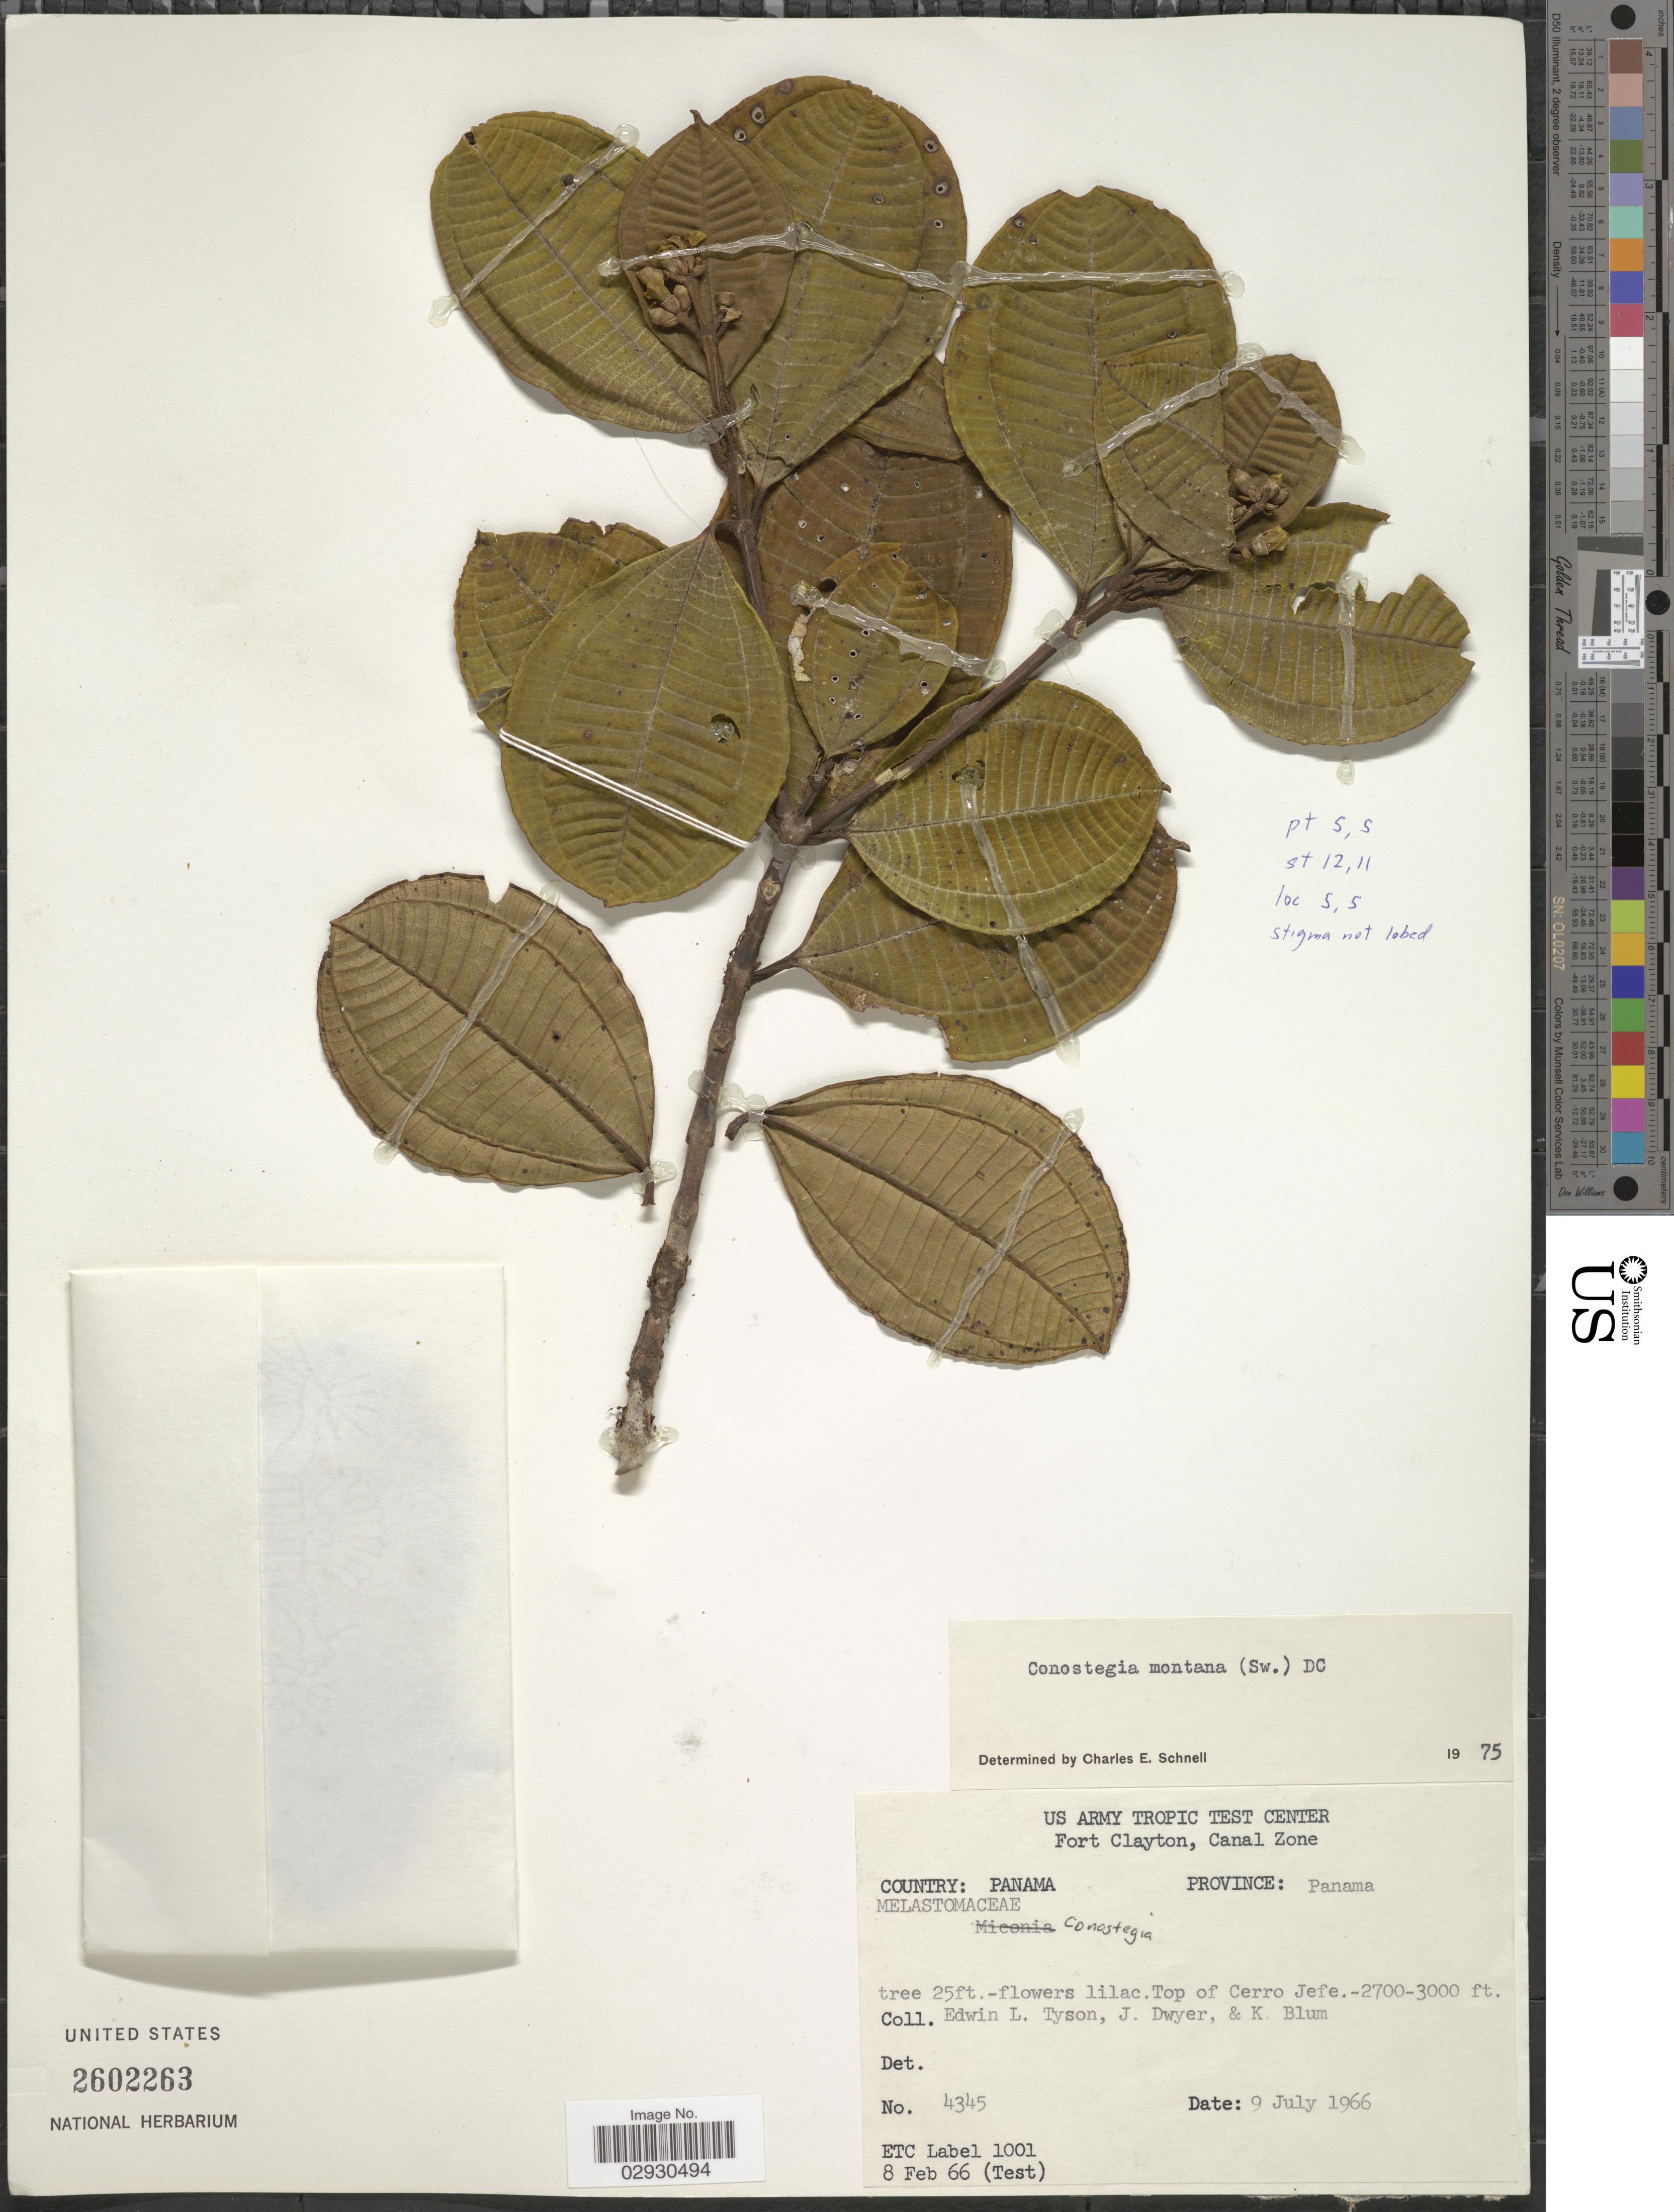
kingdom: Plantae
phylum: Tracheophyta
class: Magnoliopsida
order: Myrtales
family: Melastomataceae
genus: Conostegia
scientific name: Conostegia montana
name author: (Sw.) D. Don ex DC.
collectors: E. L. Tyson, J. Dwyer & K. Blum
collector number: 4345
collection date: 1966-07-09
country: Panama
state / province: Panamá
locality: Top of Cerro Jefe.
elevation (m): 823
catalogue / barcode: US 2602263